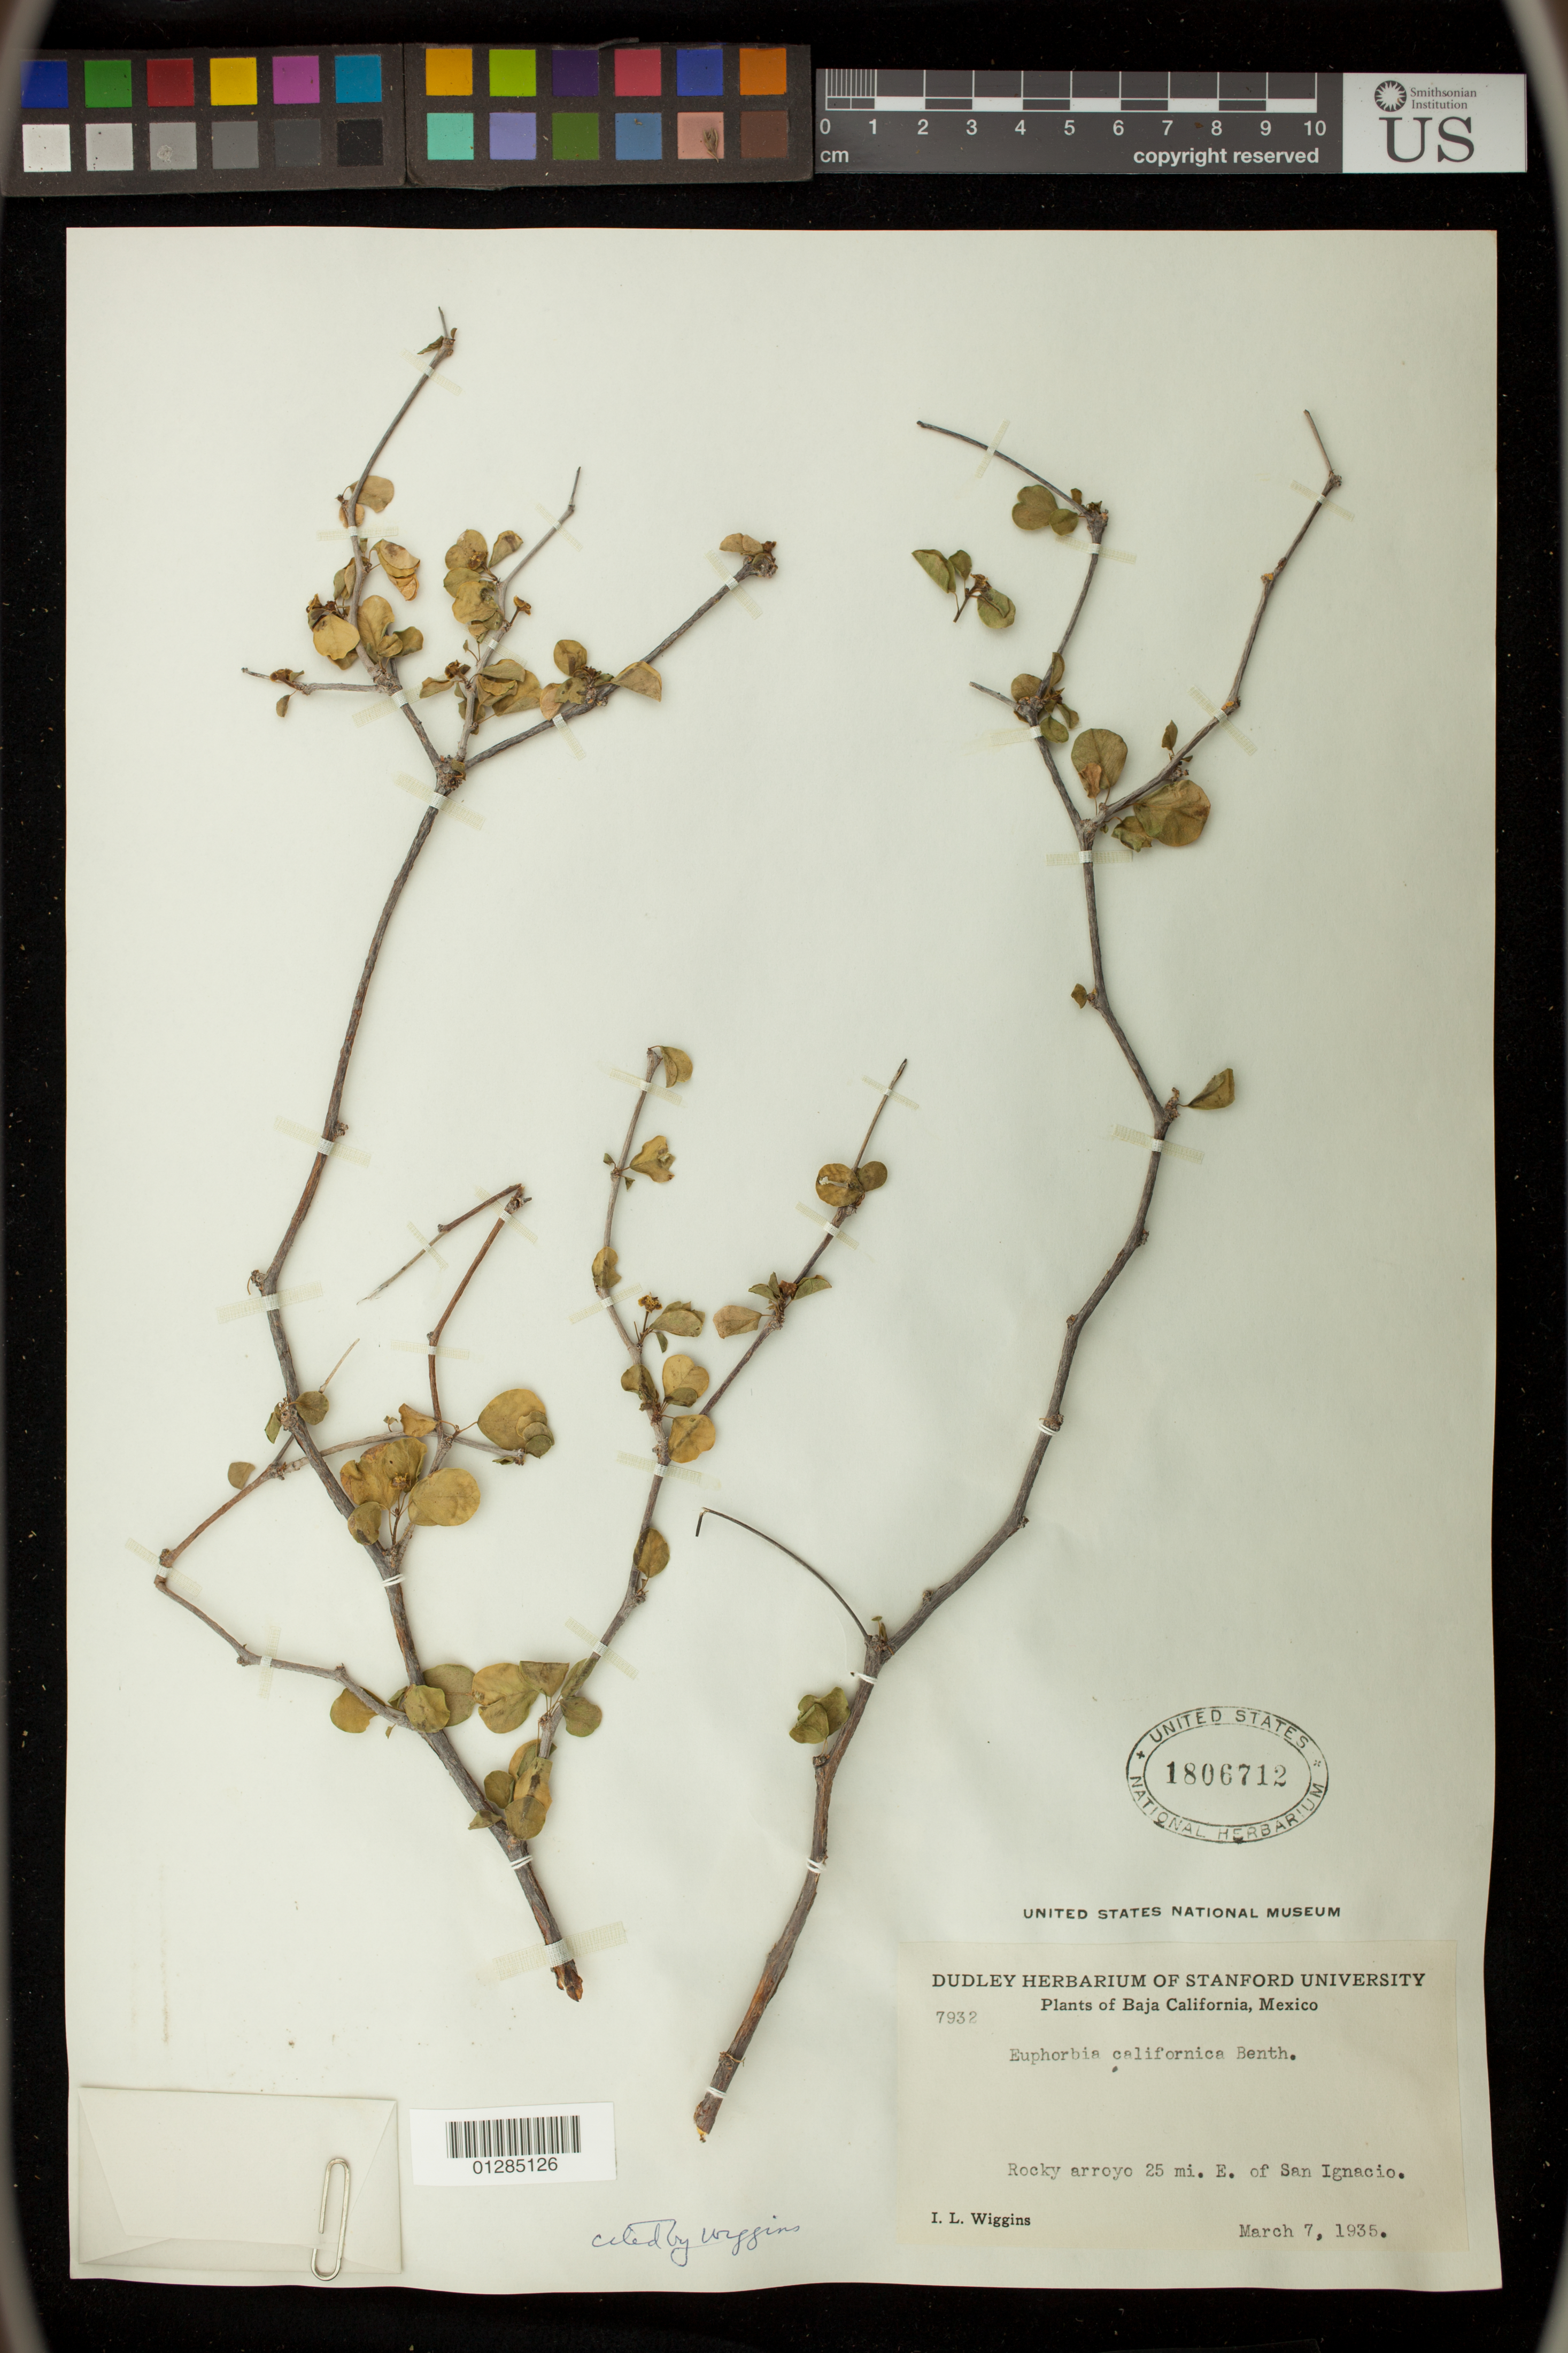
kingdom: Plantae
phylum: Tracheophyta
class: Magnoliopsida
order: Malpighiales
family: Euphorbiaceae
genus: Euphorbia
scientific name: Euphorbia californica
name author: Benth.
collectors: I. L. Wiggins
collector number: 7932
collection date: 1935-03-07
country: Mexico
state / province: Baja California Sur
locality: Rocky arroyo 25 mi. E. of San Ignacio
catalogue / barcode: US 1806712